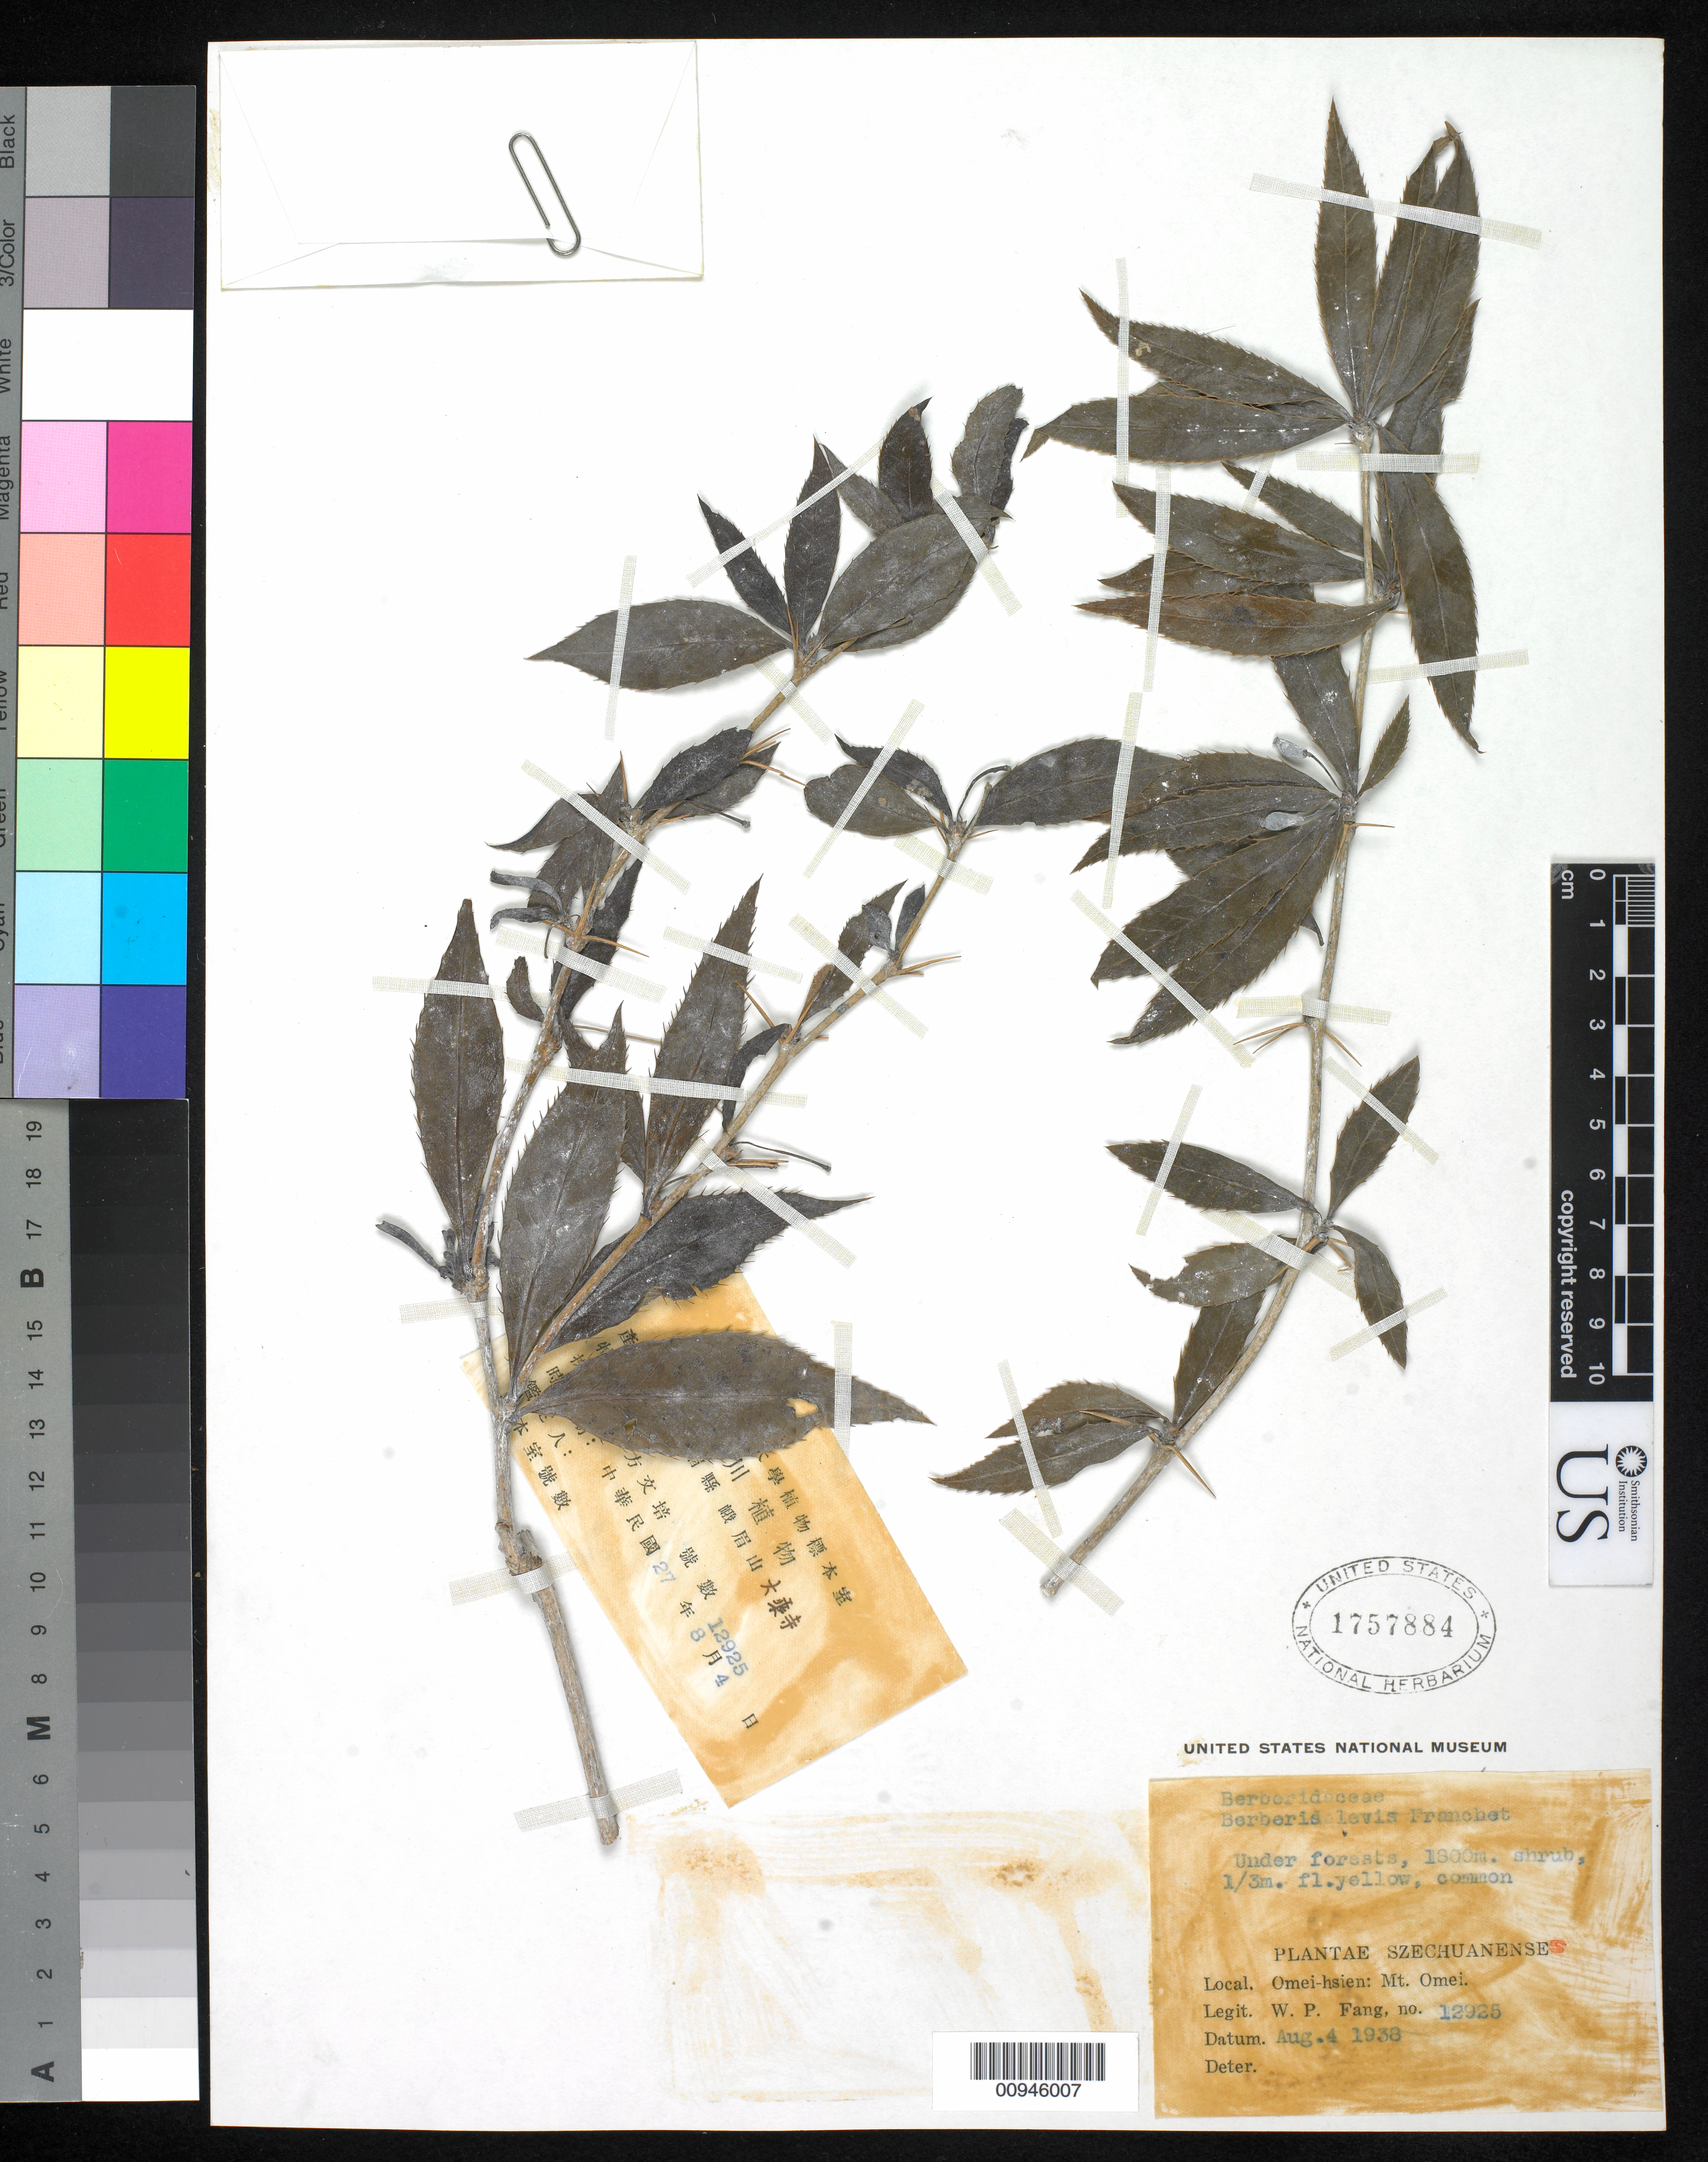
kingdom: Plantae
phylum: Tracheophyta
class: Magnoliopsida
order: Ranunculales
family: Berberidaceae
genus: Berberis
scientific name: Berberis levis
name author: Franch.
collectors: W. P. Fang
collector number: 12926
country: China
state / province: Sichuan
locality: Omei-hsien, Mt. Omei.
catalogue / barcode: US 1757884